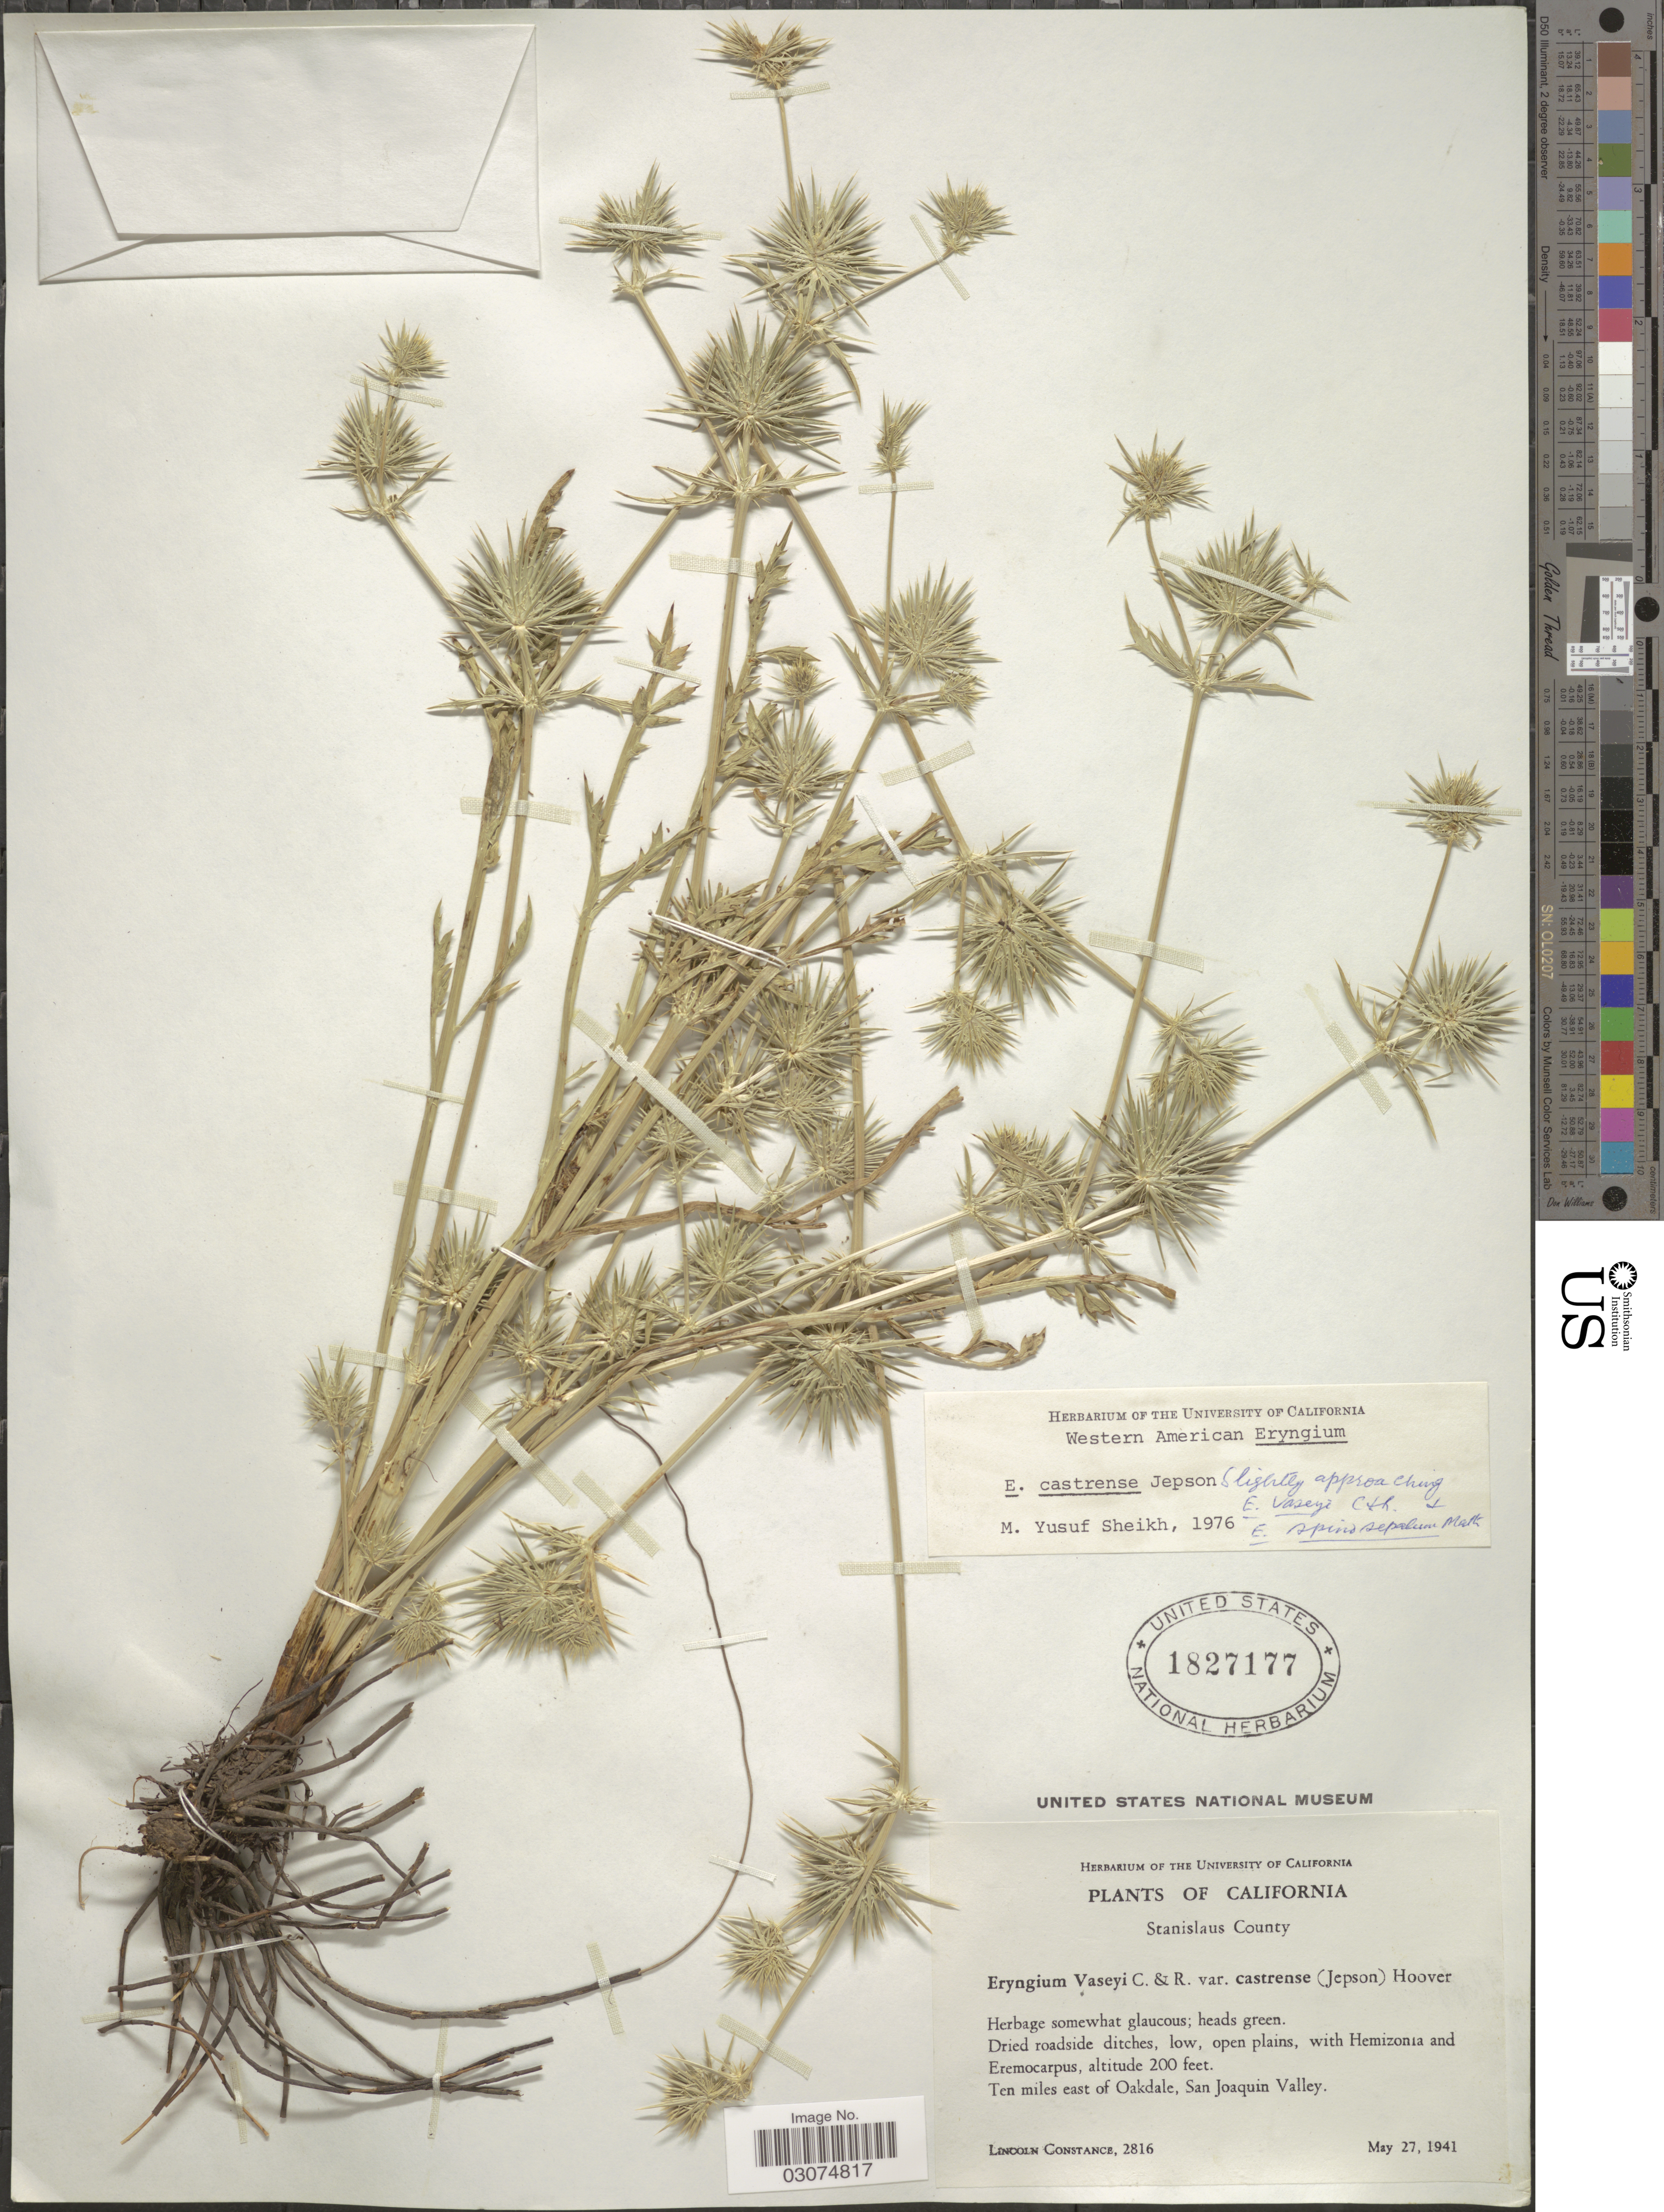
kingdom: Plantae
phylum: Tracheophyta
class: Magnoliopsida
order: Apiales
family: Apiaceae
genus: Eryngium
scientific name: Eryngium castrense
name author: Jeps.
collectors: L. Constance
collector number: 2816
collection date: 1941-05-27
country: United States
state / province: California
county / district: Stanislaus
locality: Stanislaus County. Ten miles east of Oakdale, San Joaquin Valley.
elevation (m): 61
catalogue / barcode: US 1827177